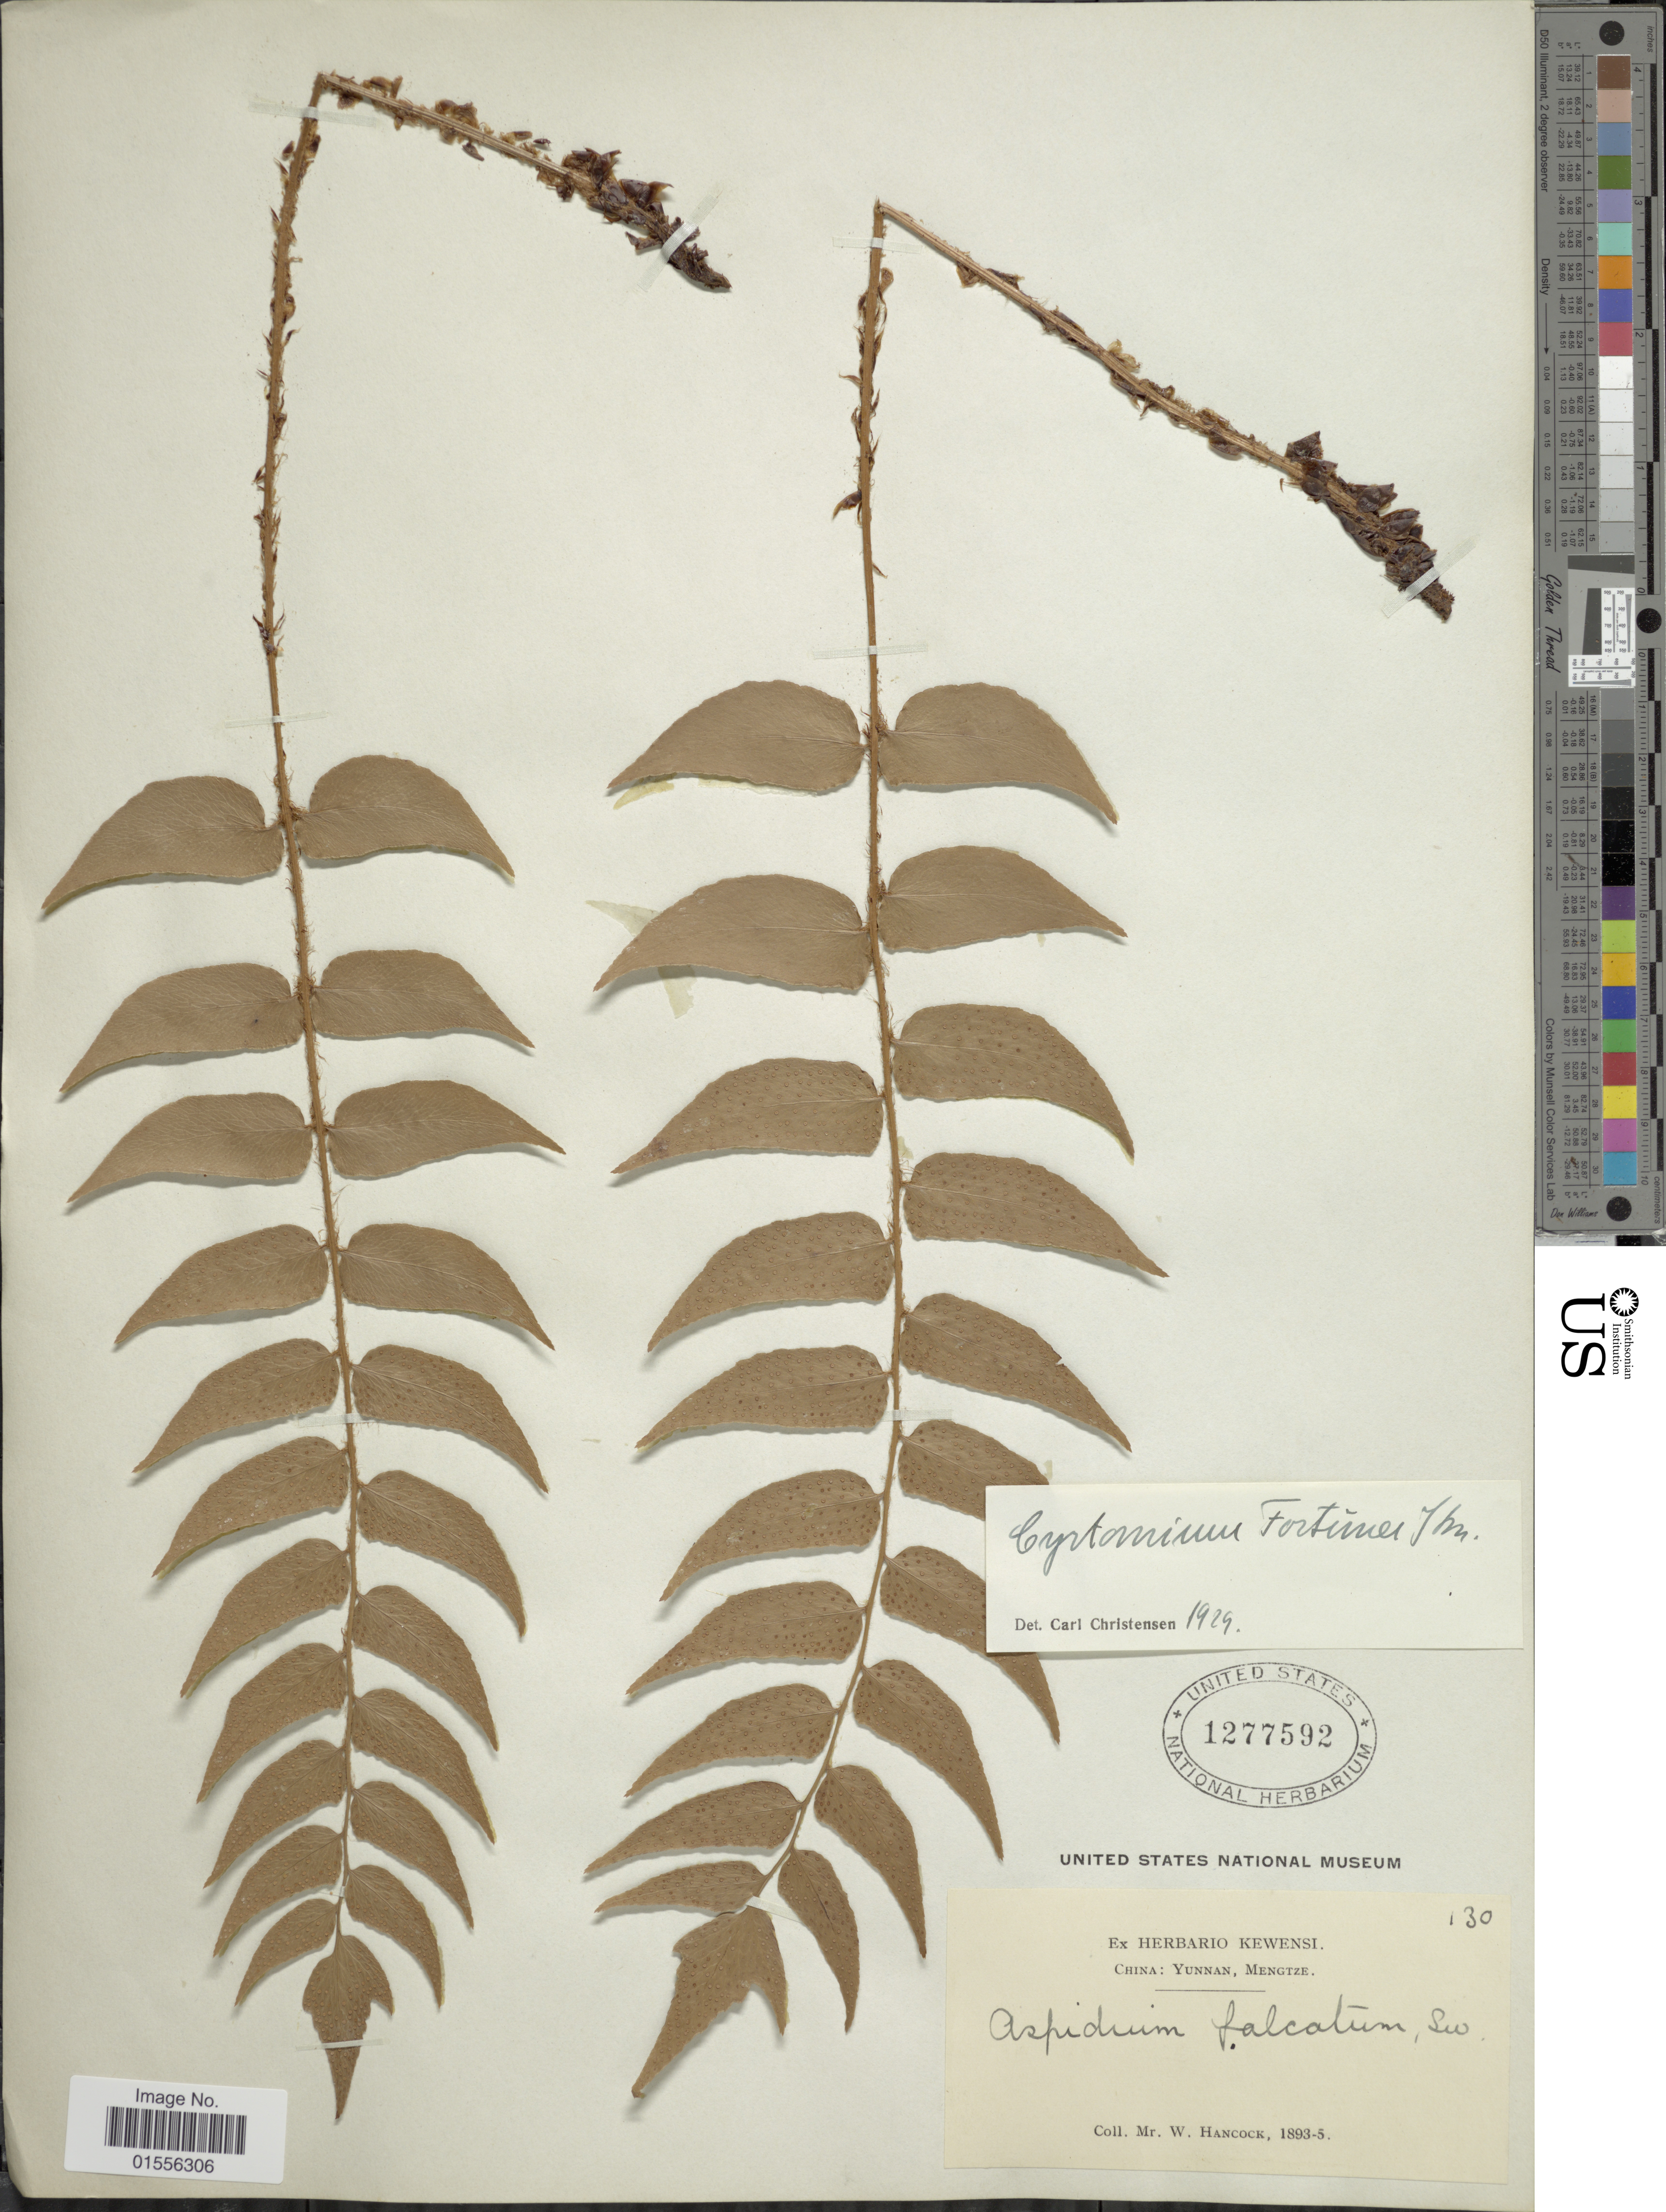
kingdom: Plantae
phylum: Tracheophyta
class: Polypodiopsida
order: Polypodiales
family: Dryopteridaceae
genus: Cyrtomium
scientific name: Cyrtomium fortunei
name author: J. Sm.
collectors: W. Hancock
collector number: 130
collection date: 1893/1895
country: China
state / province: Yunnan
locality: Mengtze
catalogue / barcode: US 1277592